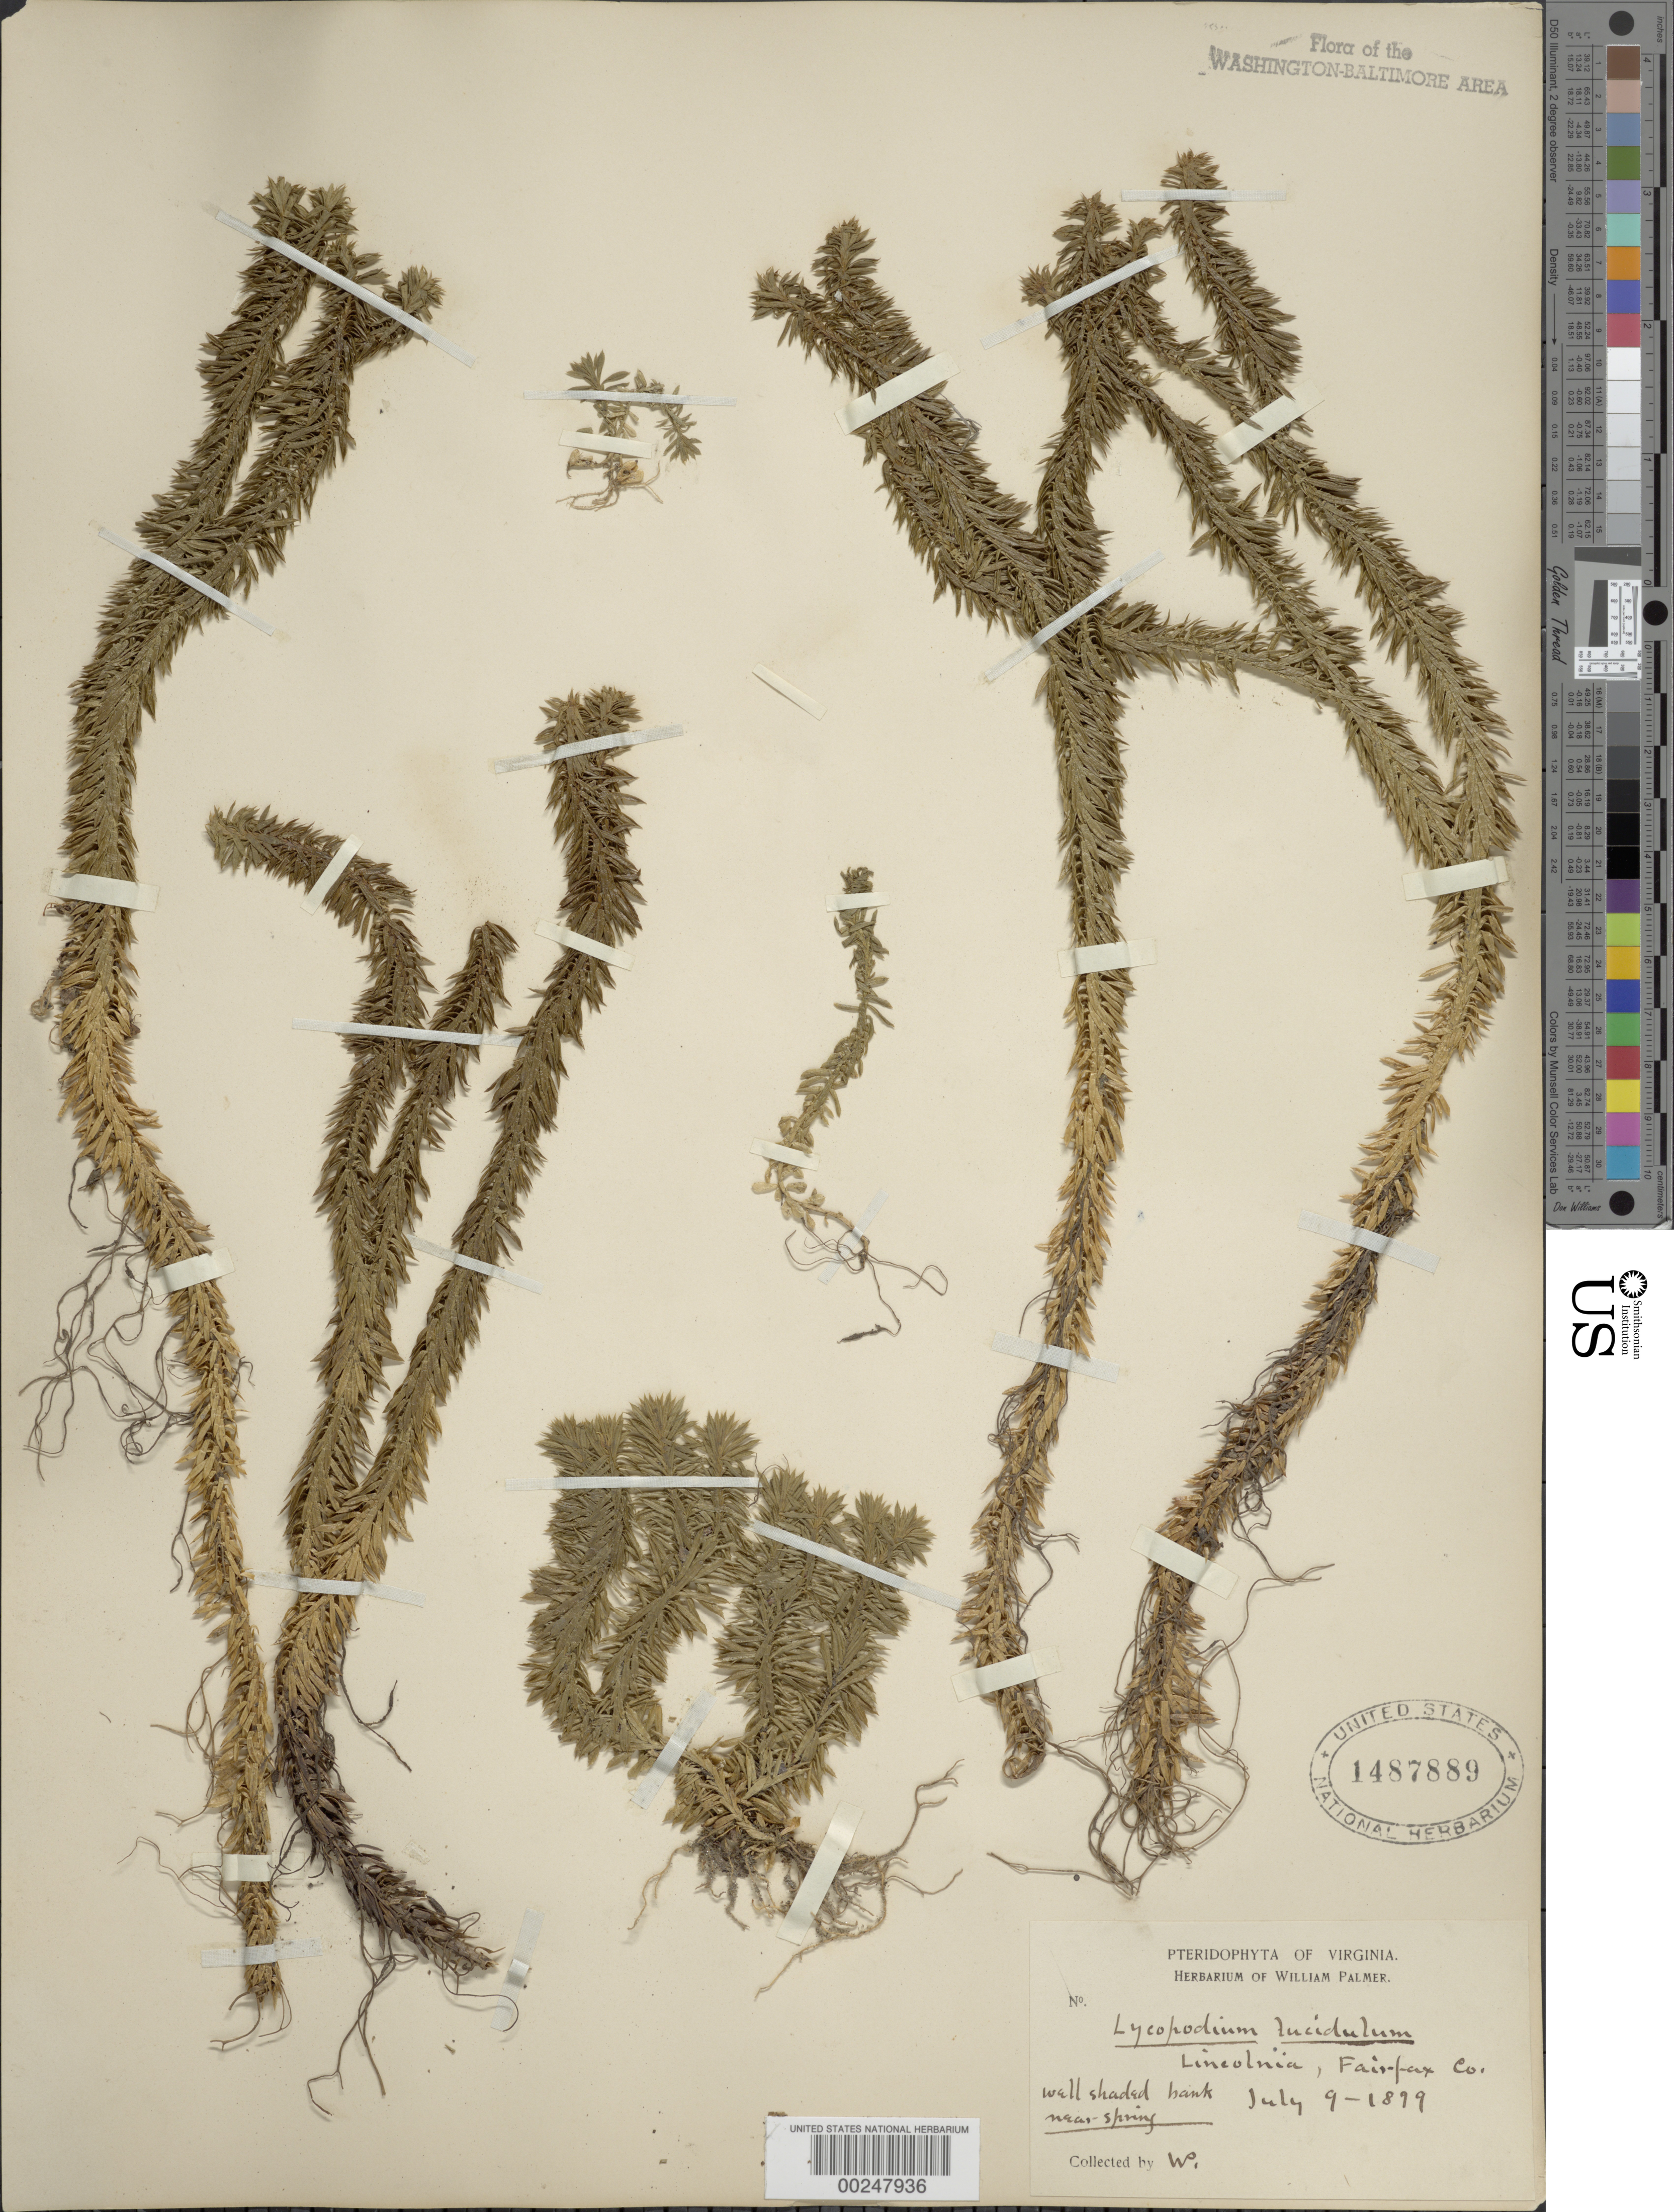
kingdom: Plantae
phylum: Tracheophyta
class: Lycopodiopsida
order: Lycopodiales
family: Lycopodiaceae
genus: Huperzia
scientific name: Huperzia lucidula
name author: (Michx.) Trevis.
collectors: W. Palmer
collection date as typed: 09 Jul 1899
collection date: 1899-07-09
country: United States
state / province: Virginia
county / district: Fairfax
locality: Lincolnia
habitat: Well shaded bank near spring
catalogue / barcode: US 1487889